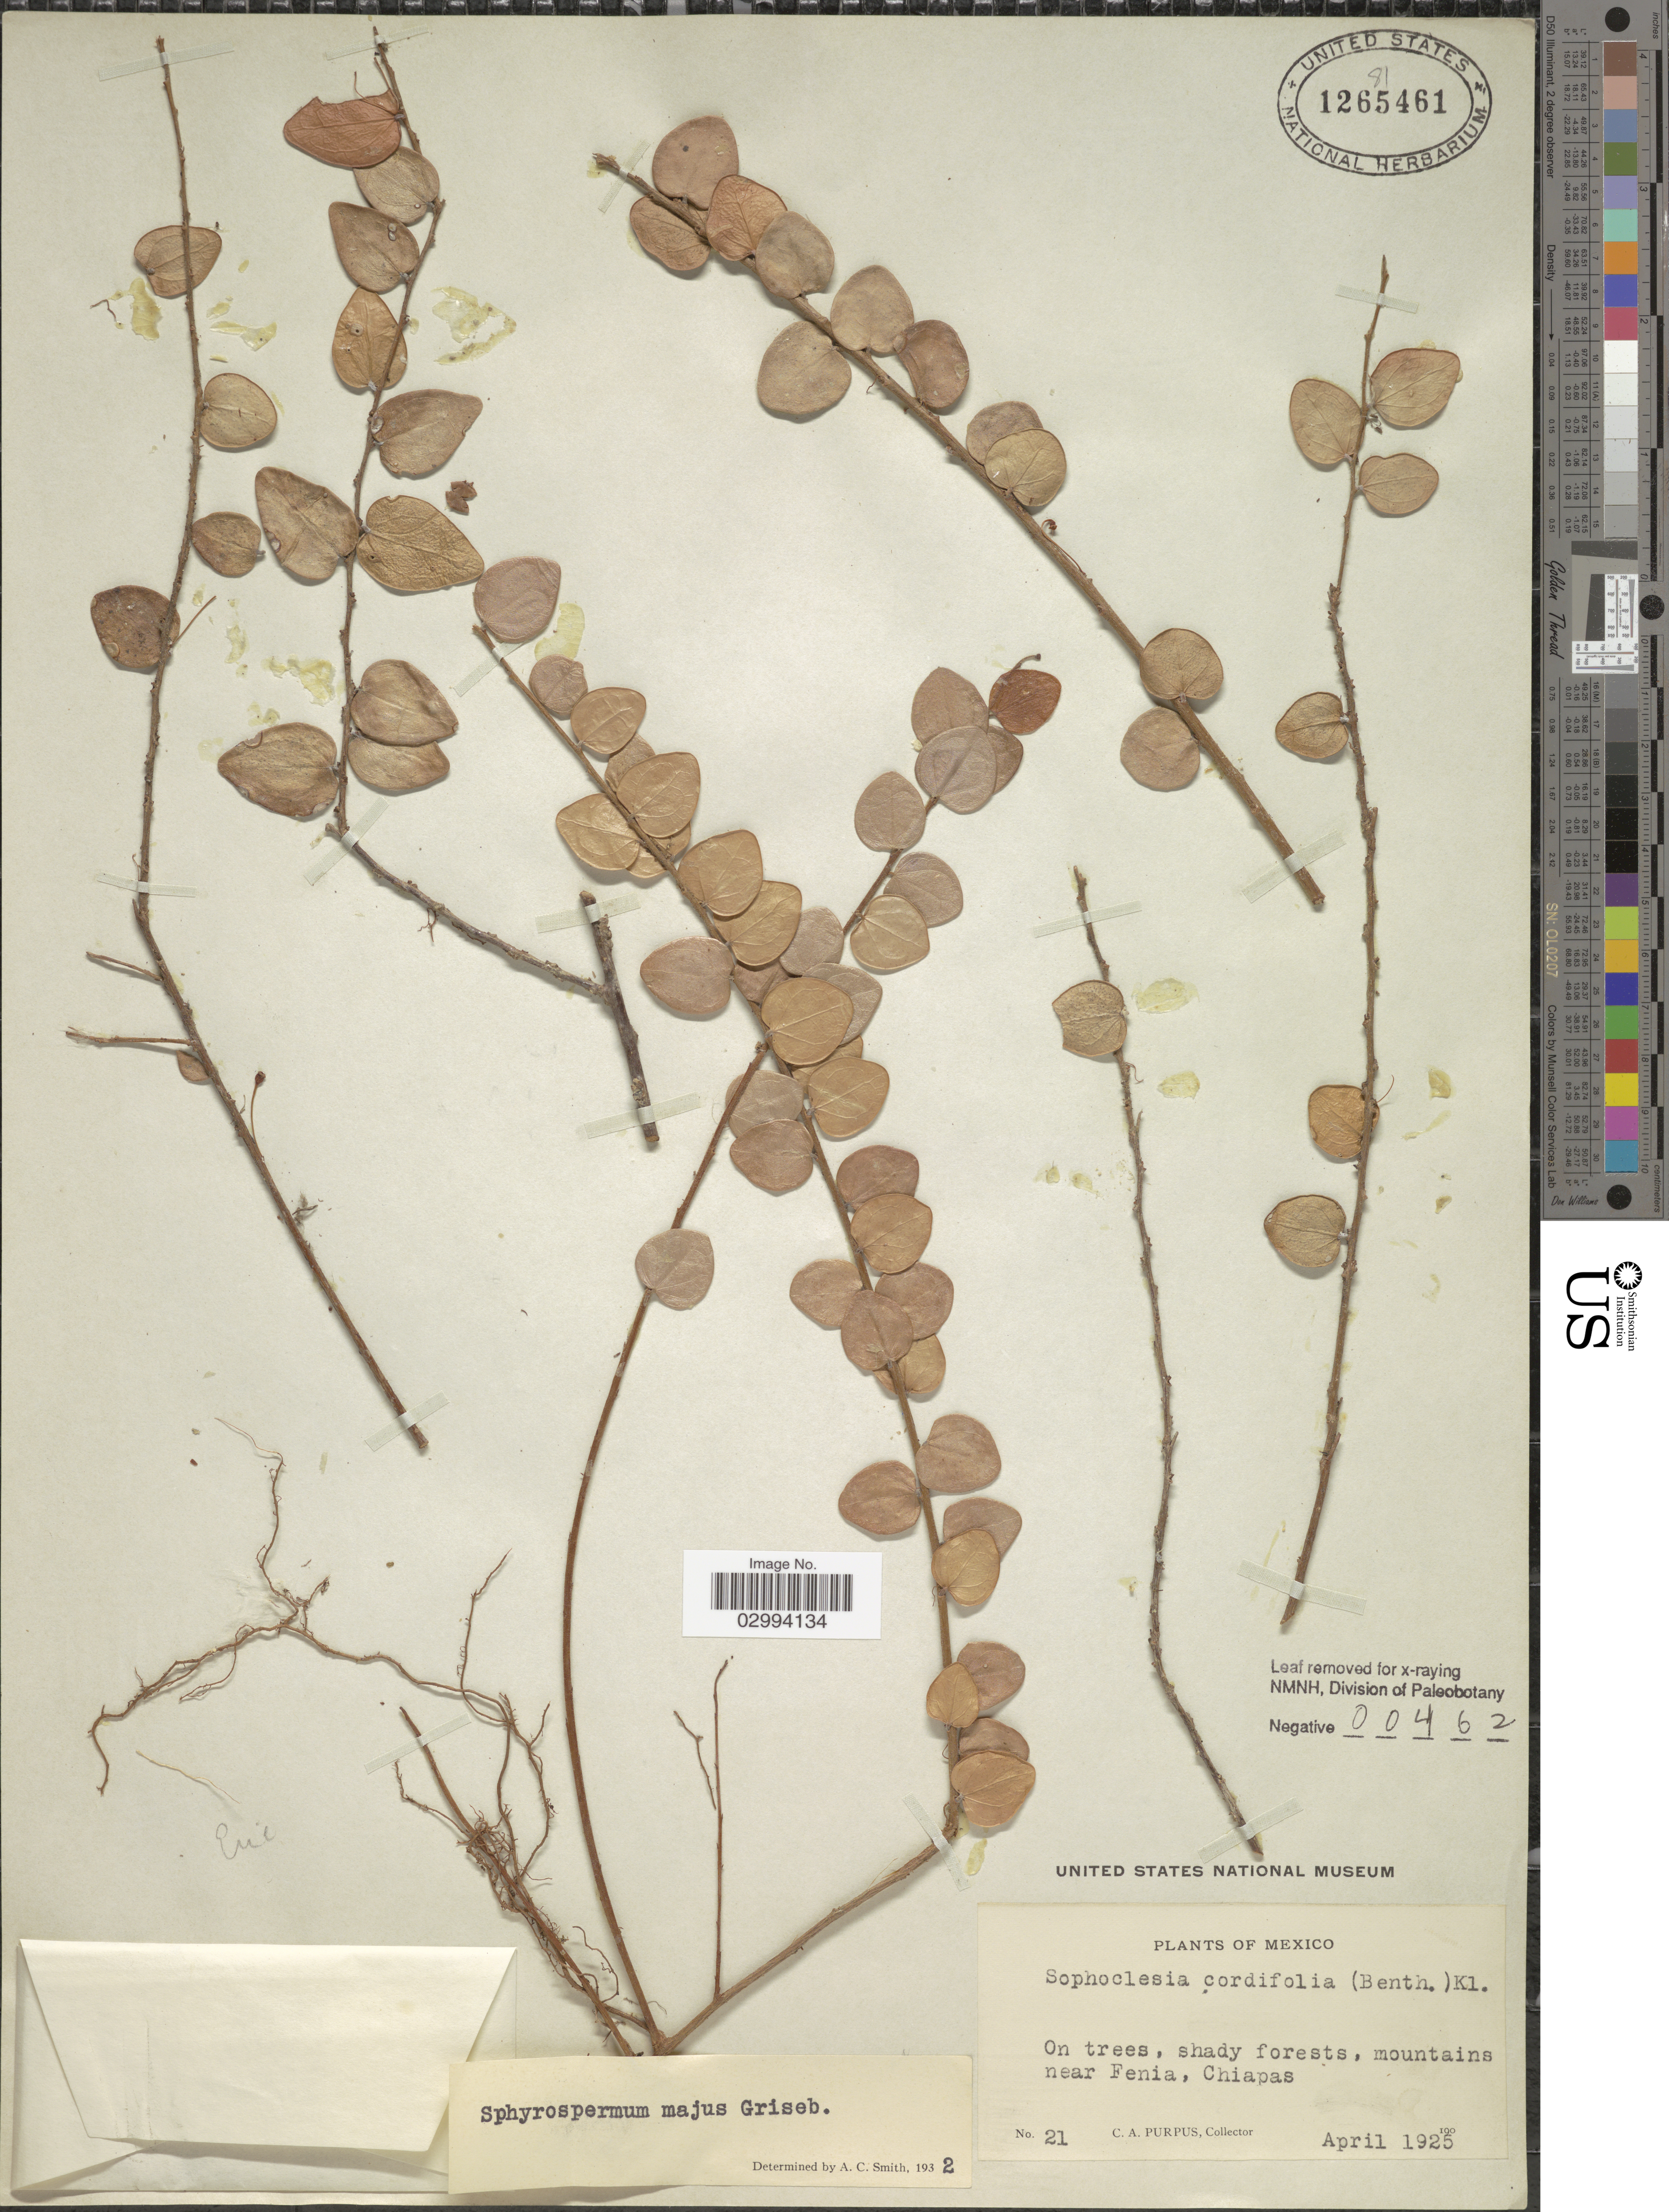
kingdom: Plantae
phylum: Tracheophyta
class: Magnoliopsida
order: Ericales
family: Ericaceae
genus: Sphyrospermum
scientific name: Sphyrospermum majus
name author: Griseb.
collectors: C. A. Purpus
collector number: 21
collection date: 1925-04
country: Mexico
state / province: Chiapas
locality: Mountains near Fenia.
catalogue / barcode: US 1265461